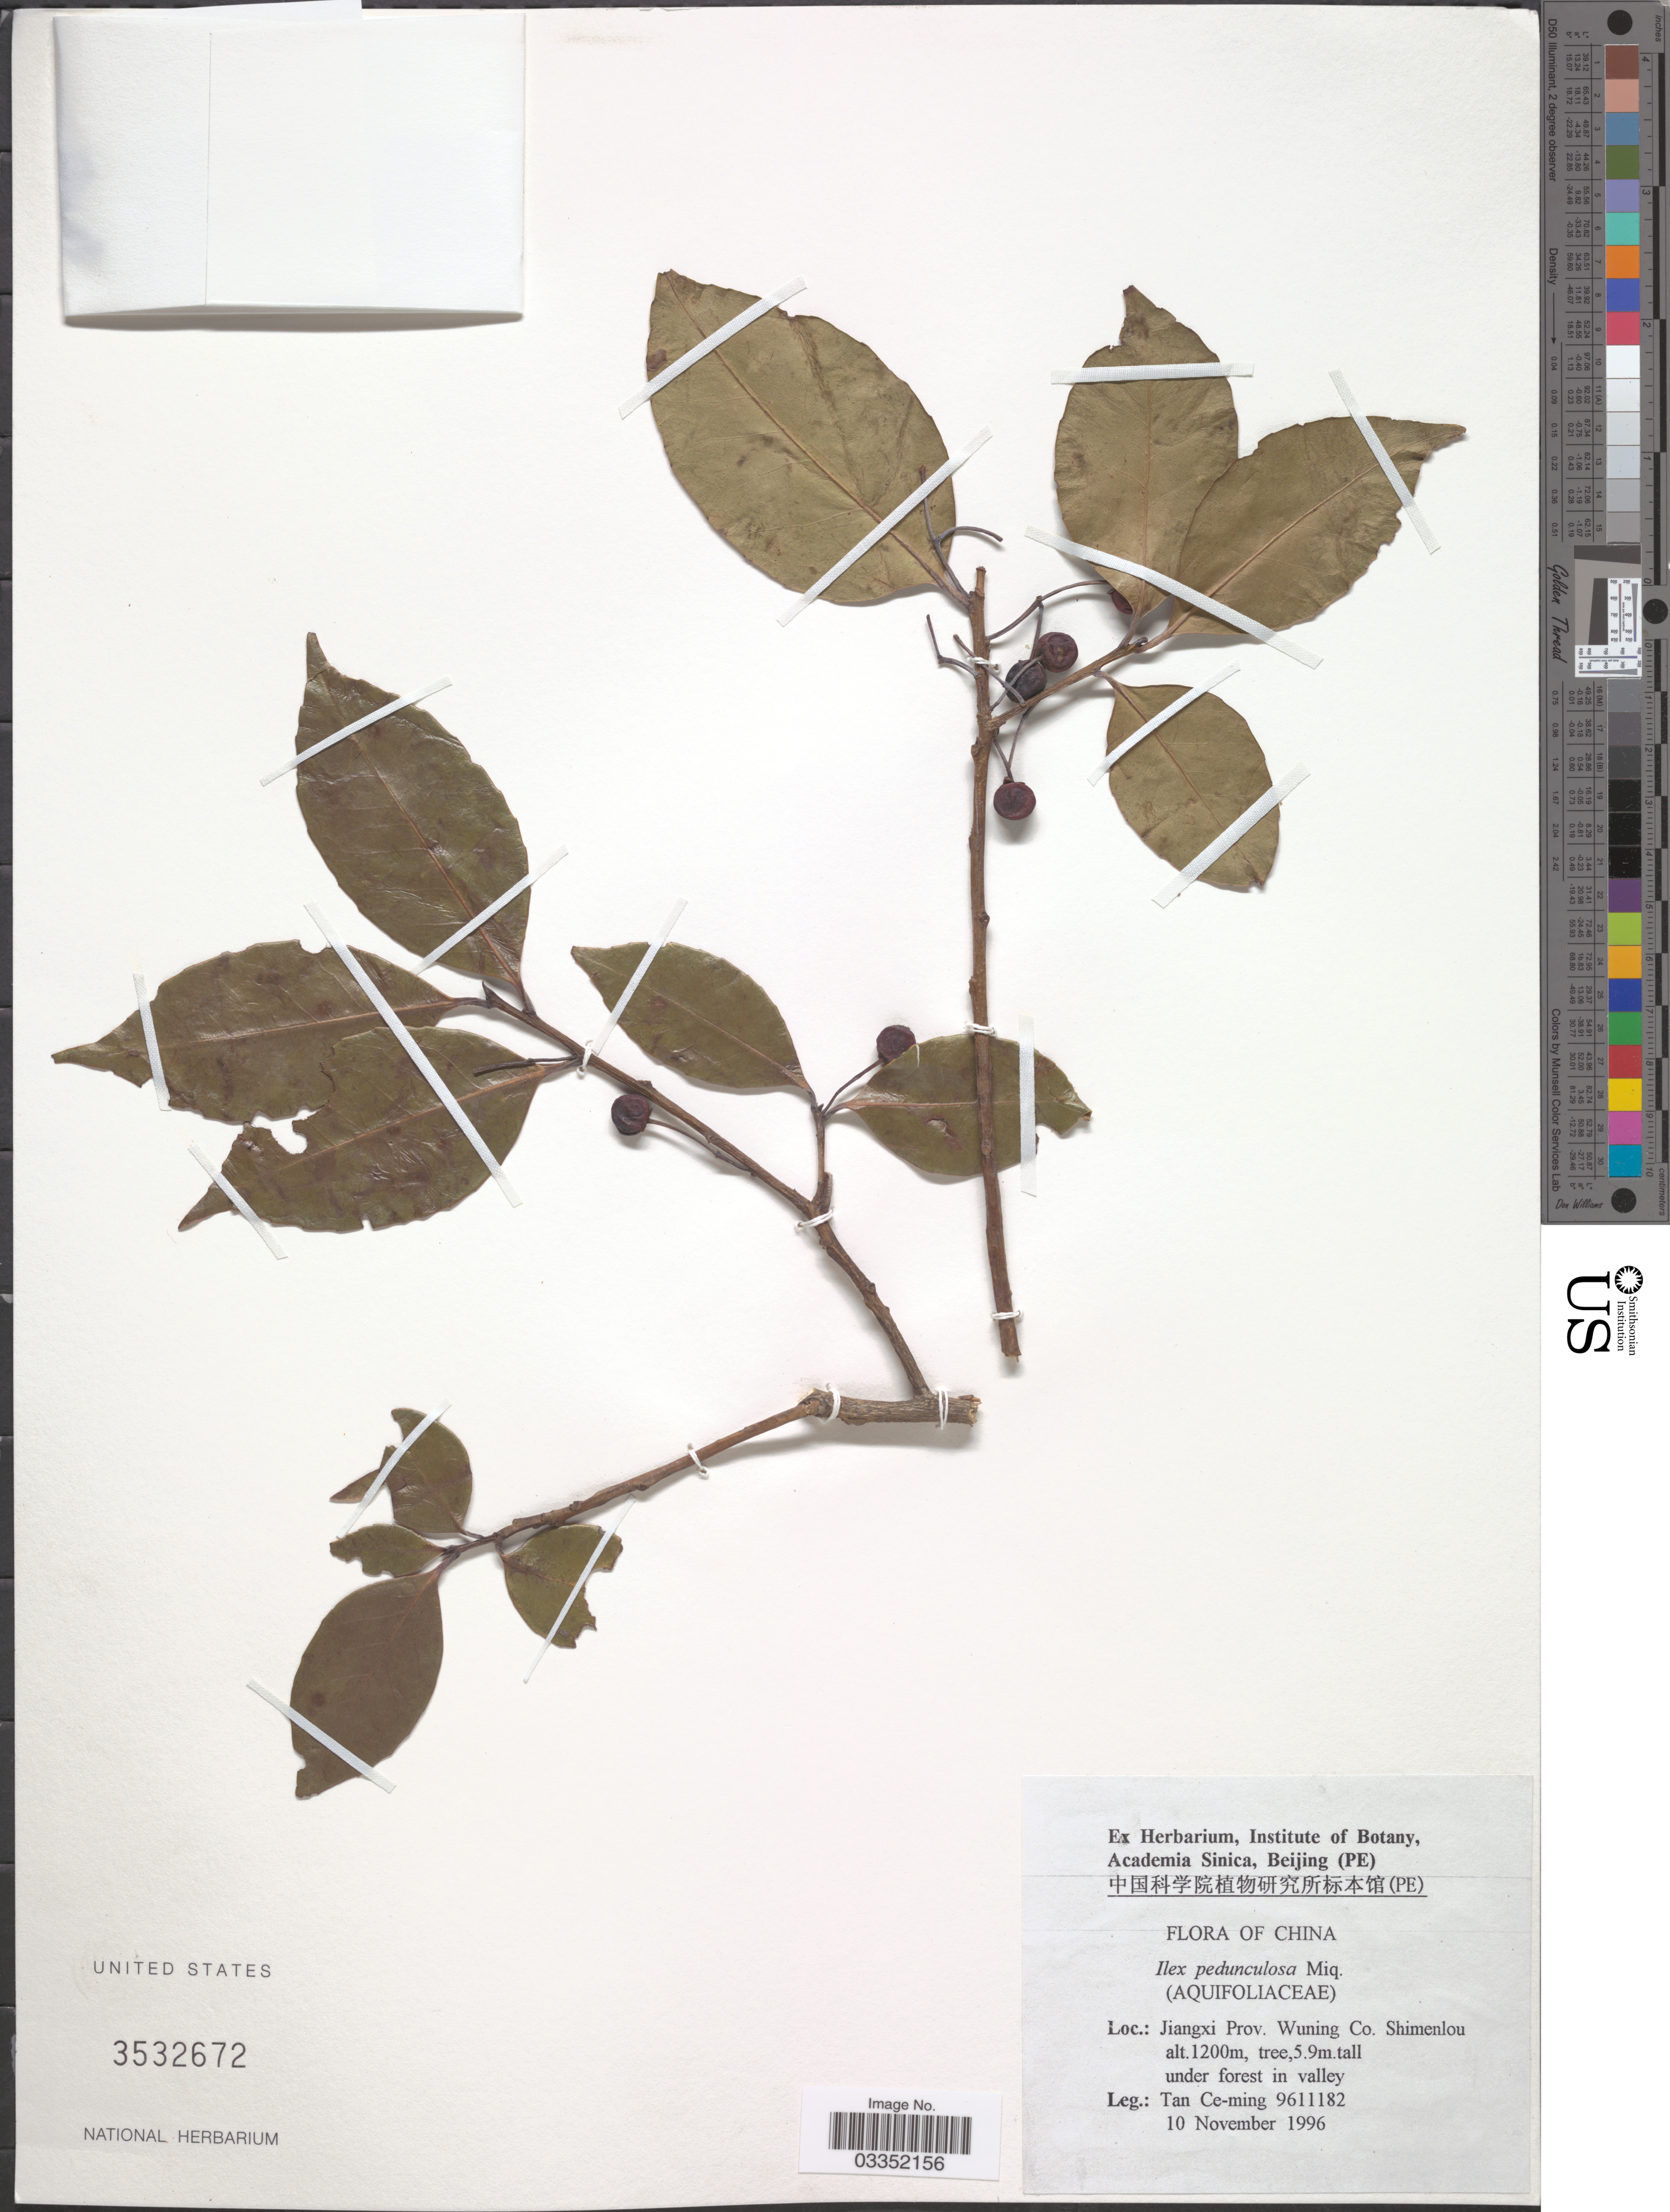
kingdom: Plantae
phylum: Tracheophyta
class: Magnoliopsida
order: Aquifoliales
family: Aquifoliaceae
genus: Ilex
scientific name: Ilex pedunculosa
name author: Miq.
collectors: Tan Ce-Ming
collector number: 9611182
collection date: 1996-11-10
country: China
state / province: Jiangxi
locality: Wuning Co. Chimenlou.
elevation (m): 1200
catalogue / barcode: US 3532672